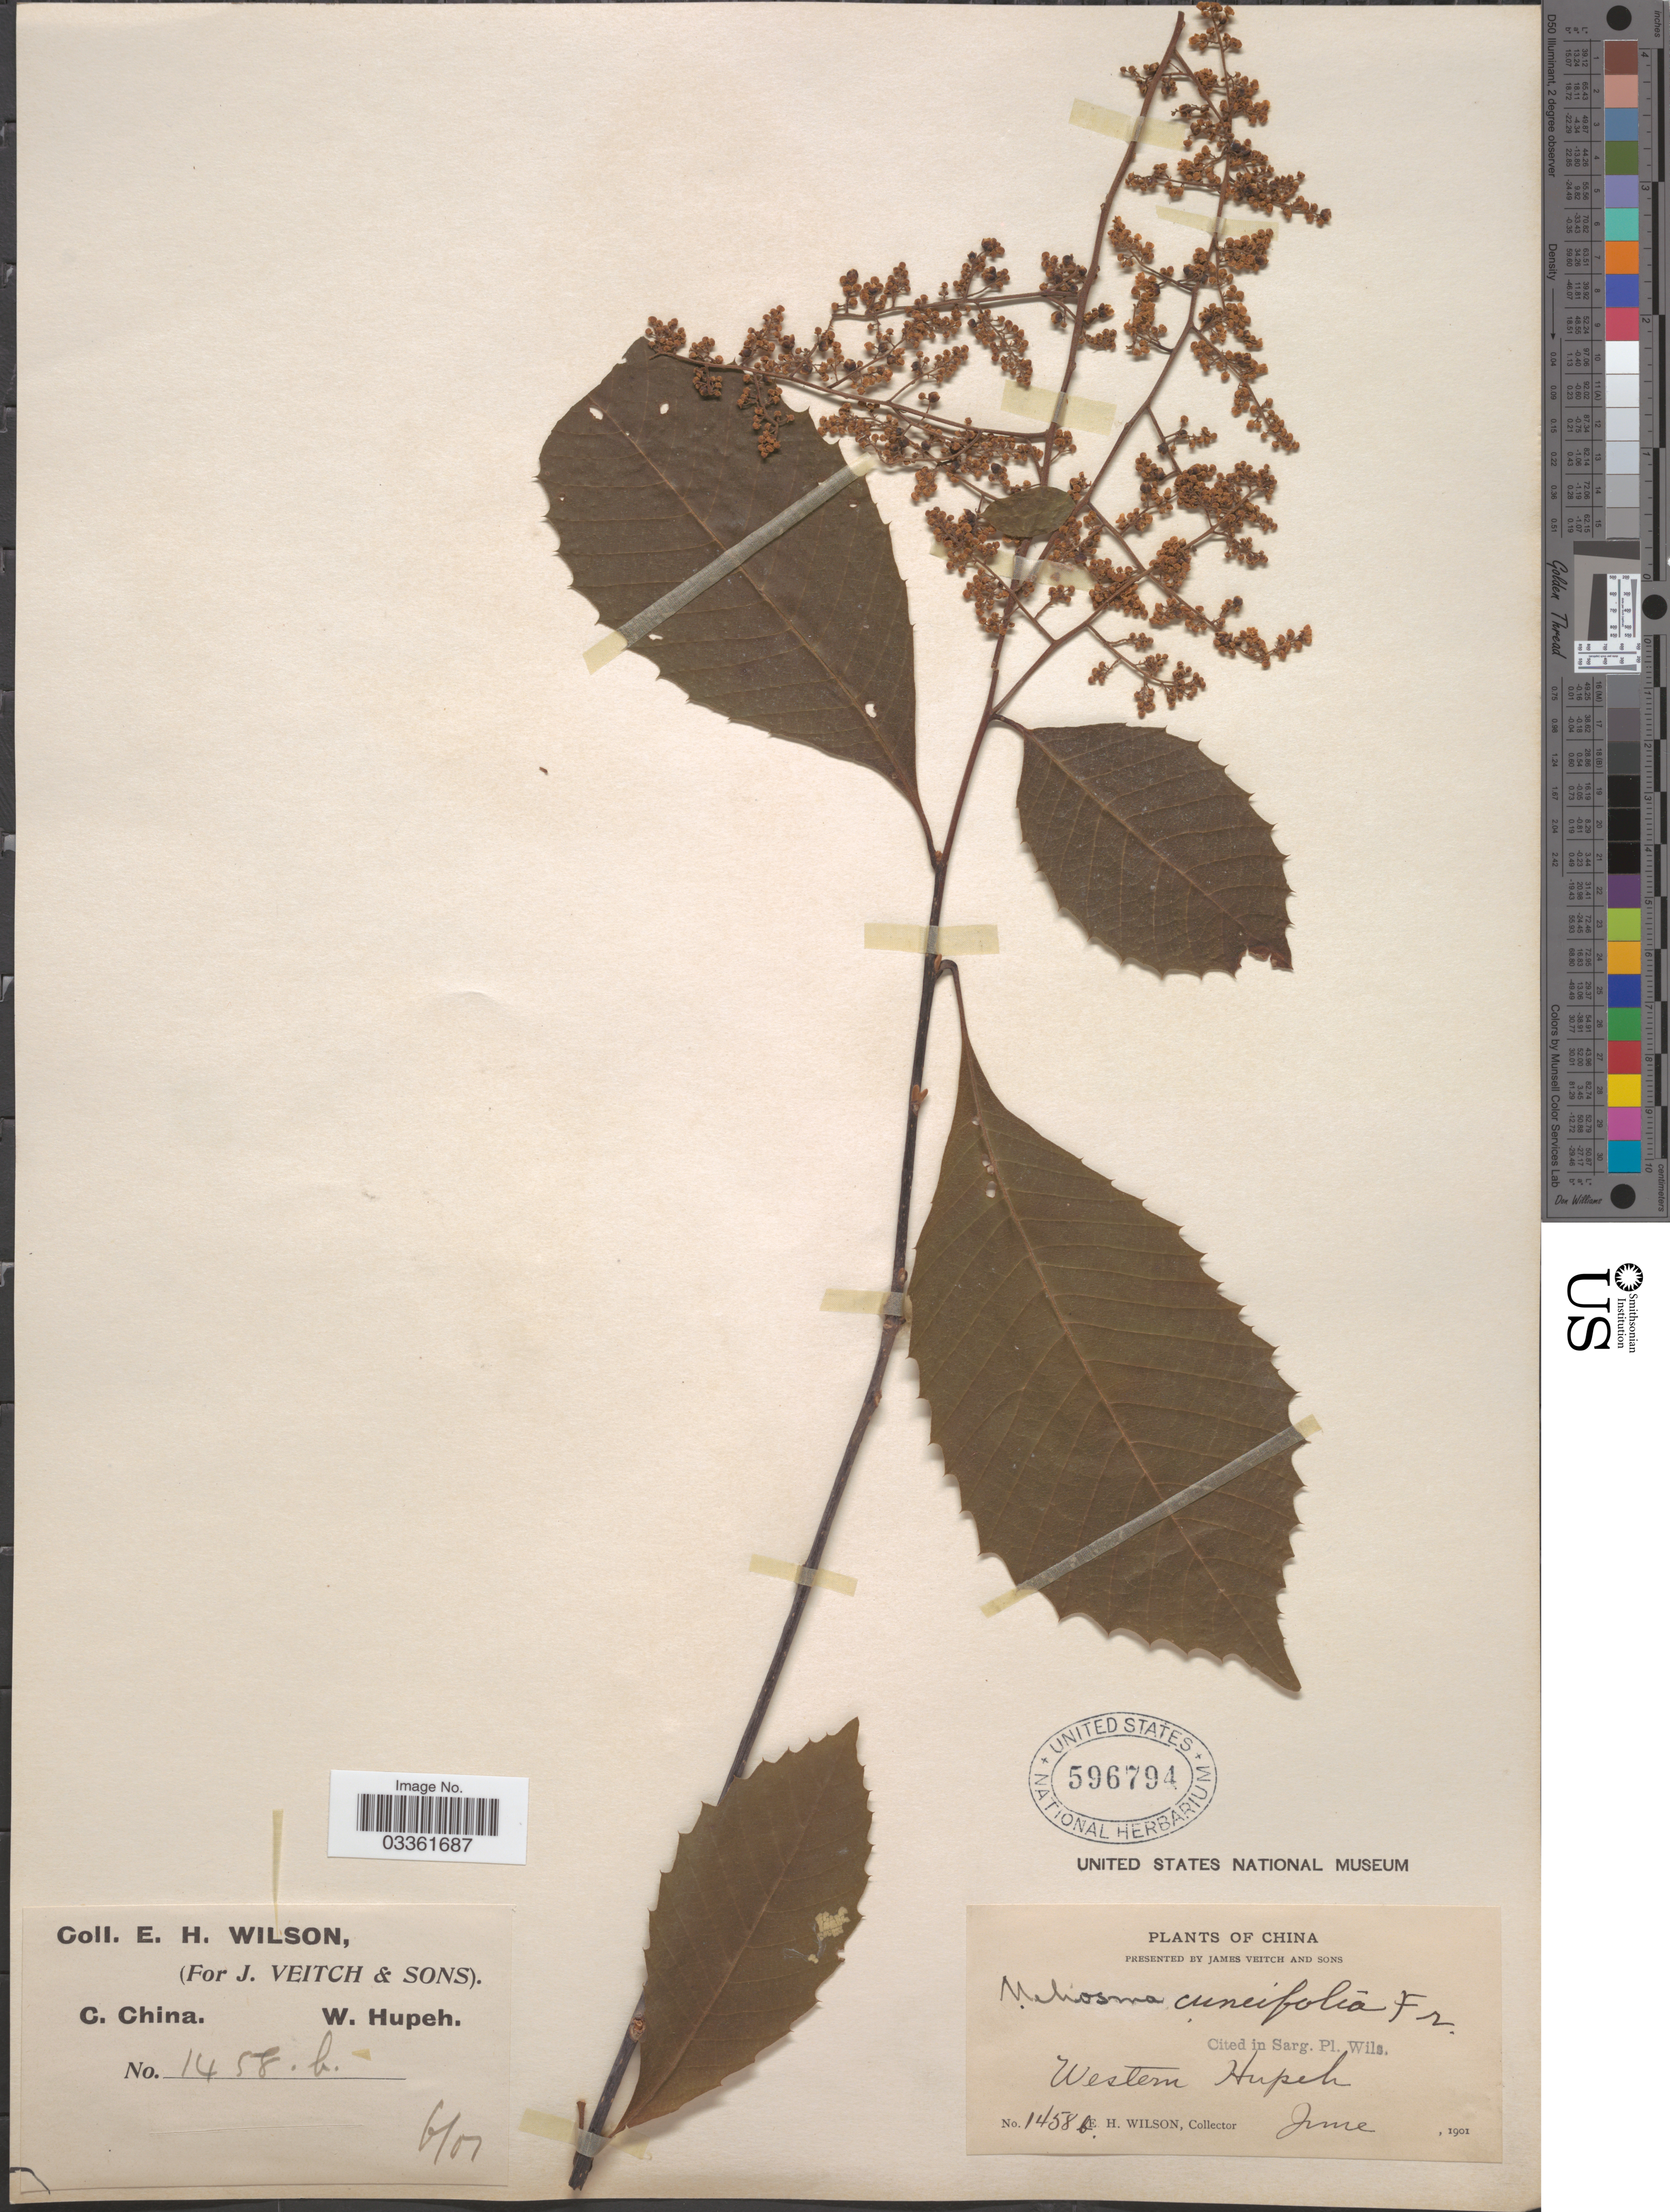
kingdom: Plantae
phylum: Tracheophyta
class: Magnoliopsida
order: Proteales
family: Sabiaceae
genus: Meliosma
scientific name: Meliosma cuneifolia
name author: Franch.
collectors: E. Wilson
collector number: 1458b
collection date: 1901-06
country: China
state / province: Hubei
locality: C. China. W. Hupeh. Western Hupeh.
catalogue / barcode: US 596794